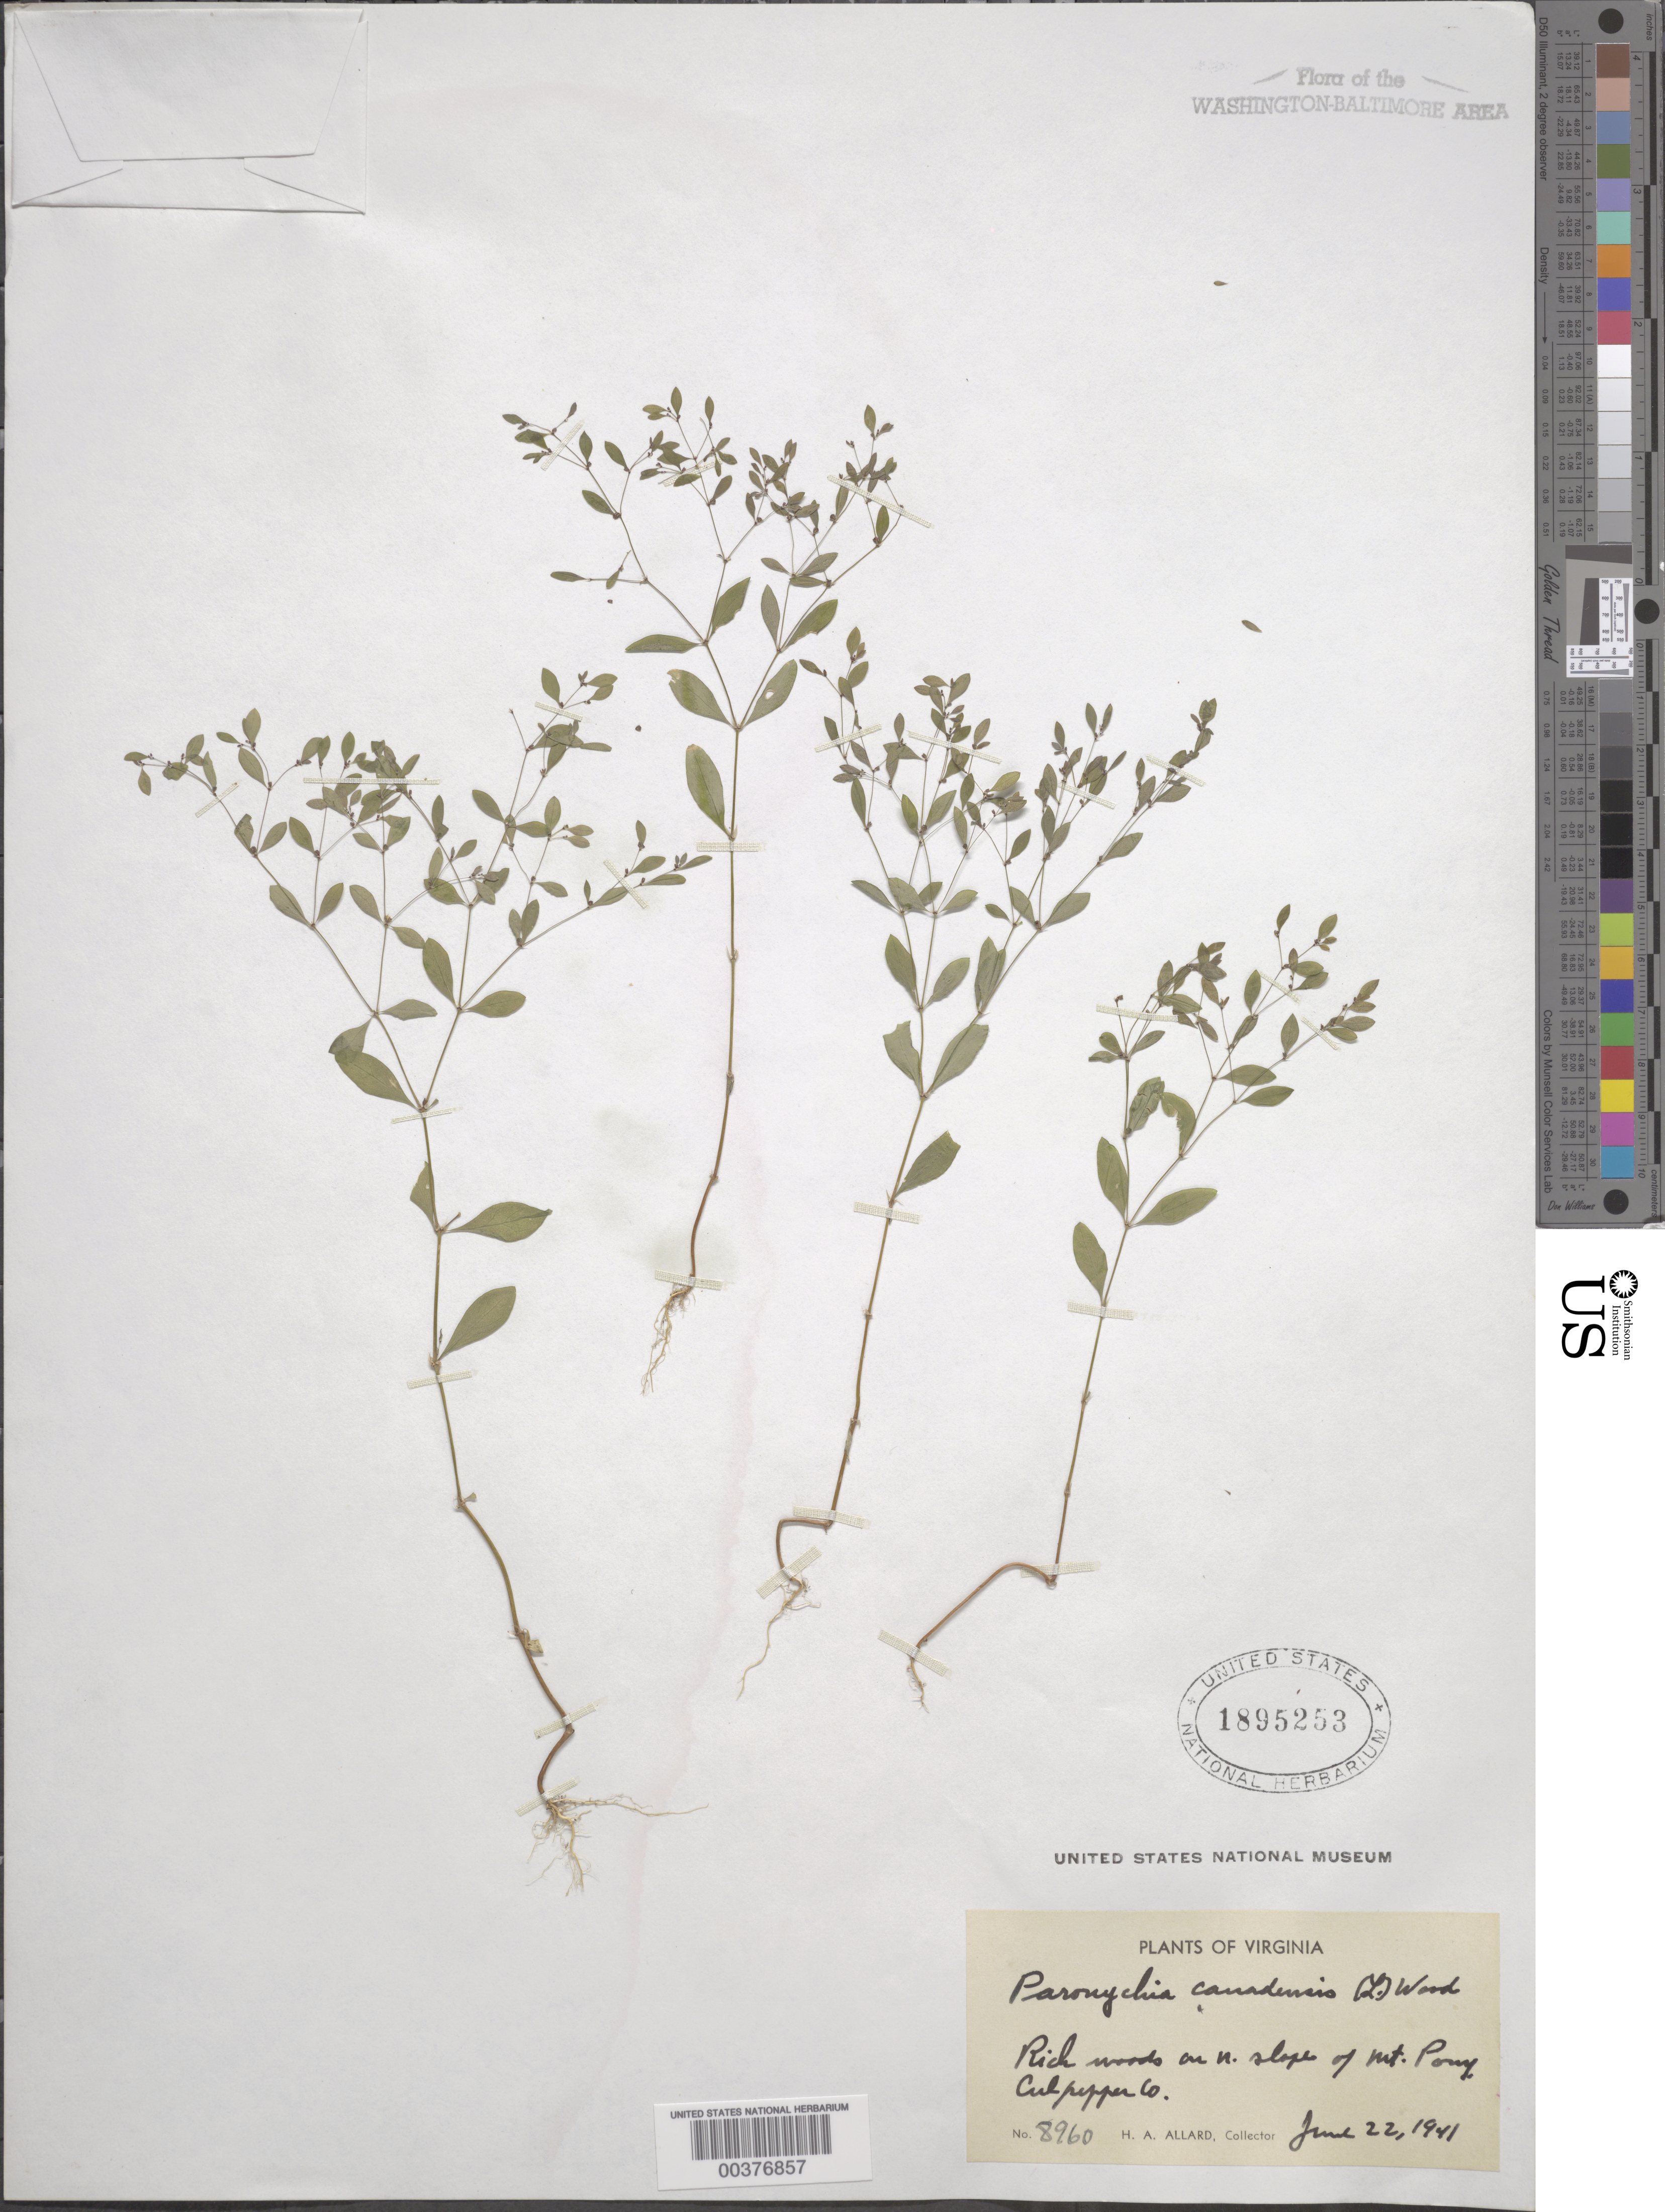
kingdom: Plantae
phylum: Tracheophyta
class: Magnoliopsida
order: Caryophyllales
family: Caryophyllaceae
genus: Paronychia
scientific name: Paronychia canadensis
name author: (L.) Alph. Wood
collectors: H. A. Allard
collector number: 8960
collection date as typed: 22 Jun 1941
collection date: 1941-06-22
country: United States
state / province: Virginia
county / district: Culpeper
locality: Mount Pony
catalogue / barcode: US 1895253